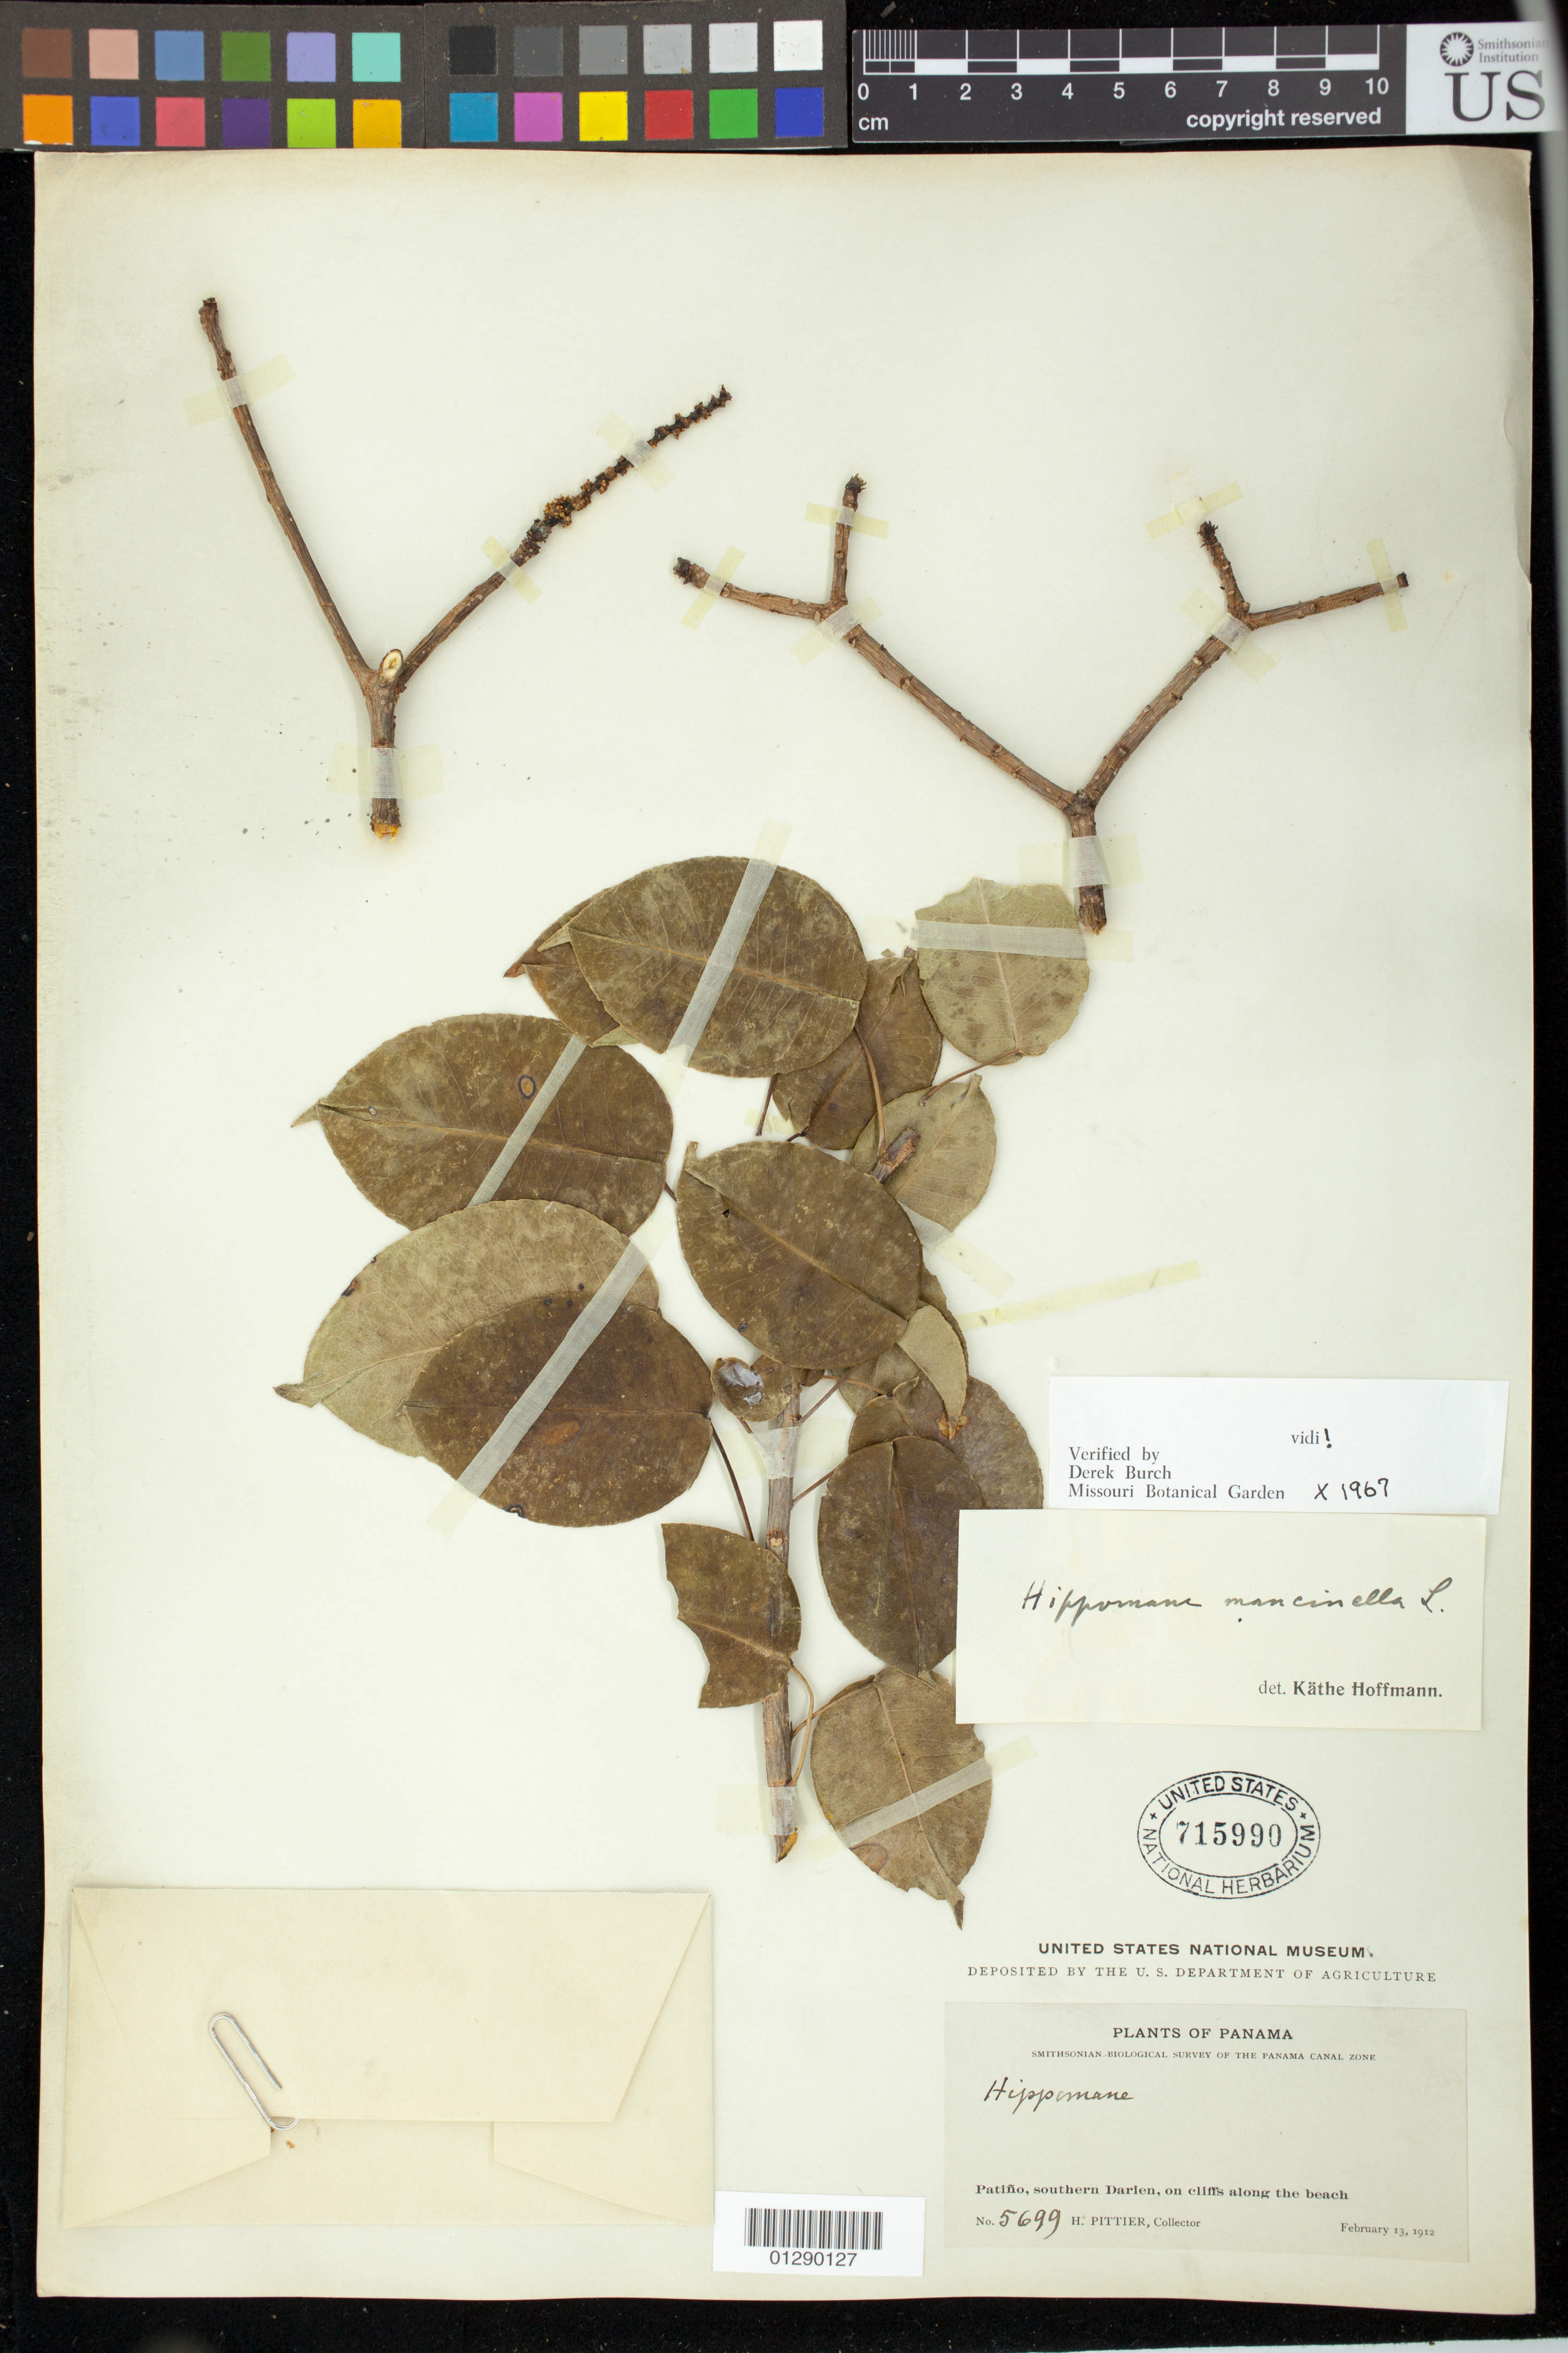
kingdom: Plantae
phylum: Tracheophyta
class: Magnoliopsida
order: Malpighiales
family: Euphorbiaceae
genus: Hippomane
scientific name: Hippomane mancinella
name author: L.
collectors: H. F. Pittier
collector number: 5699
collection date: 1912-02-13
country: Panama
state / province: Darién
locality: Patino. Southern Darien, on cliffs along the beach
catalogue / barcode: US 715990